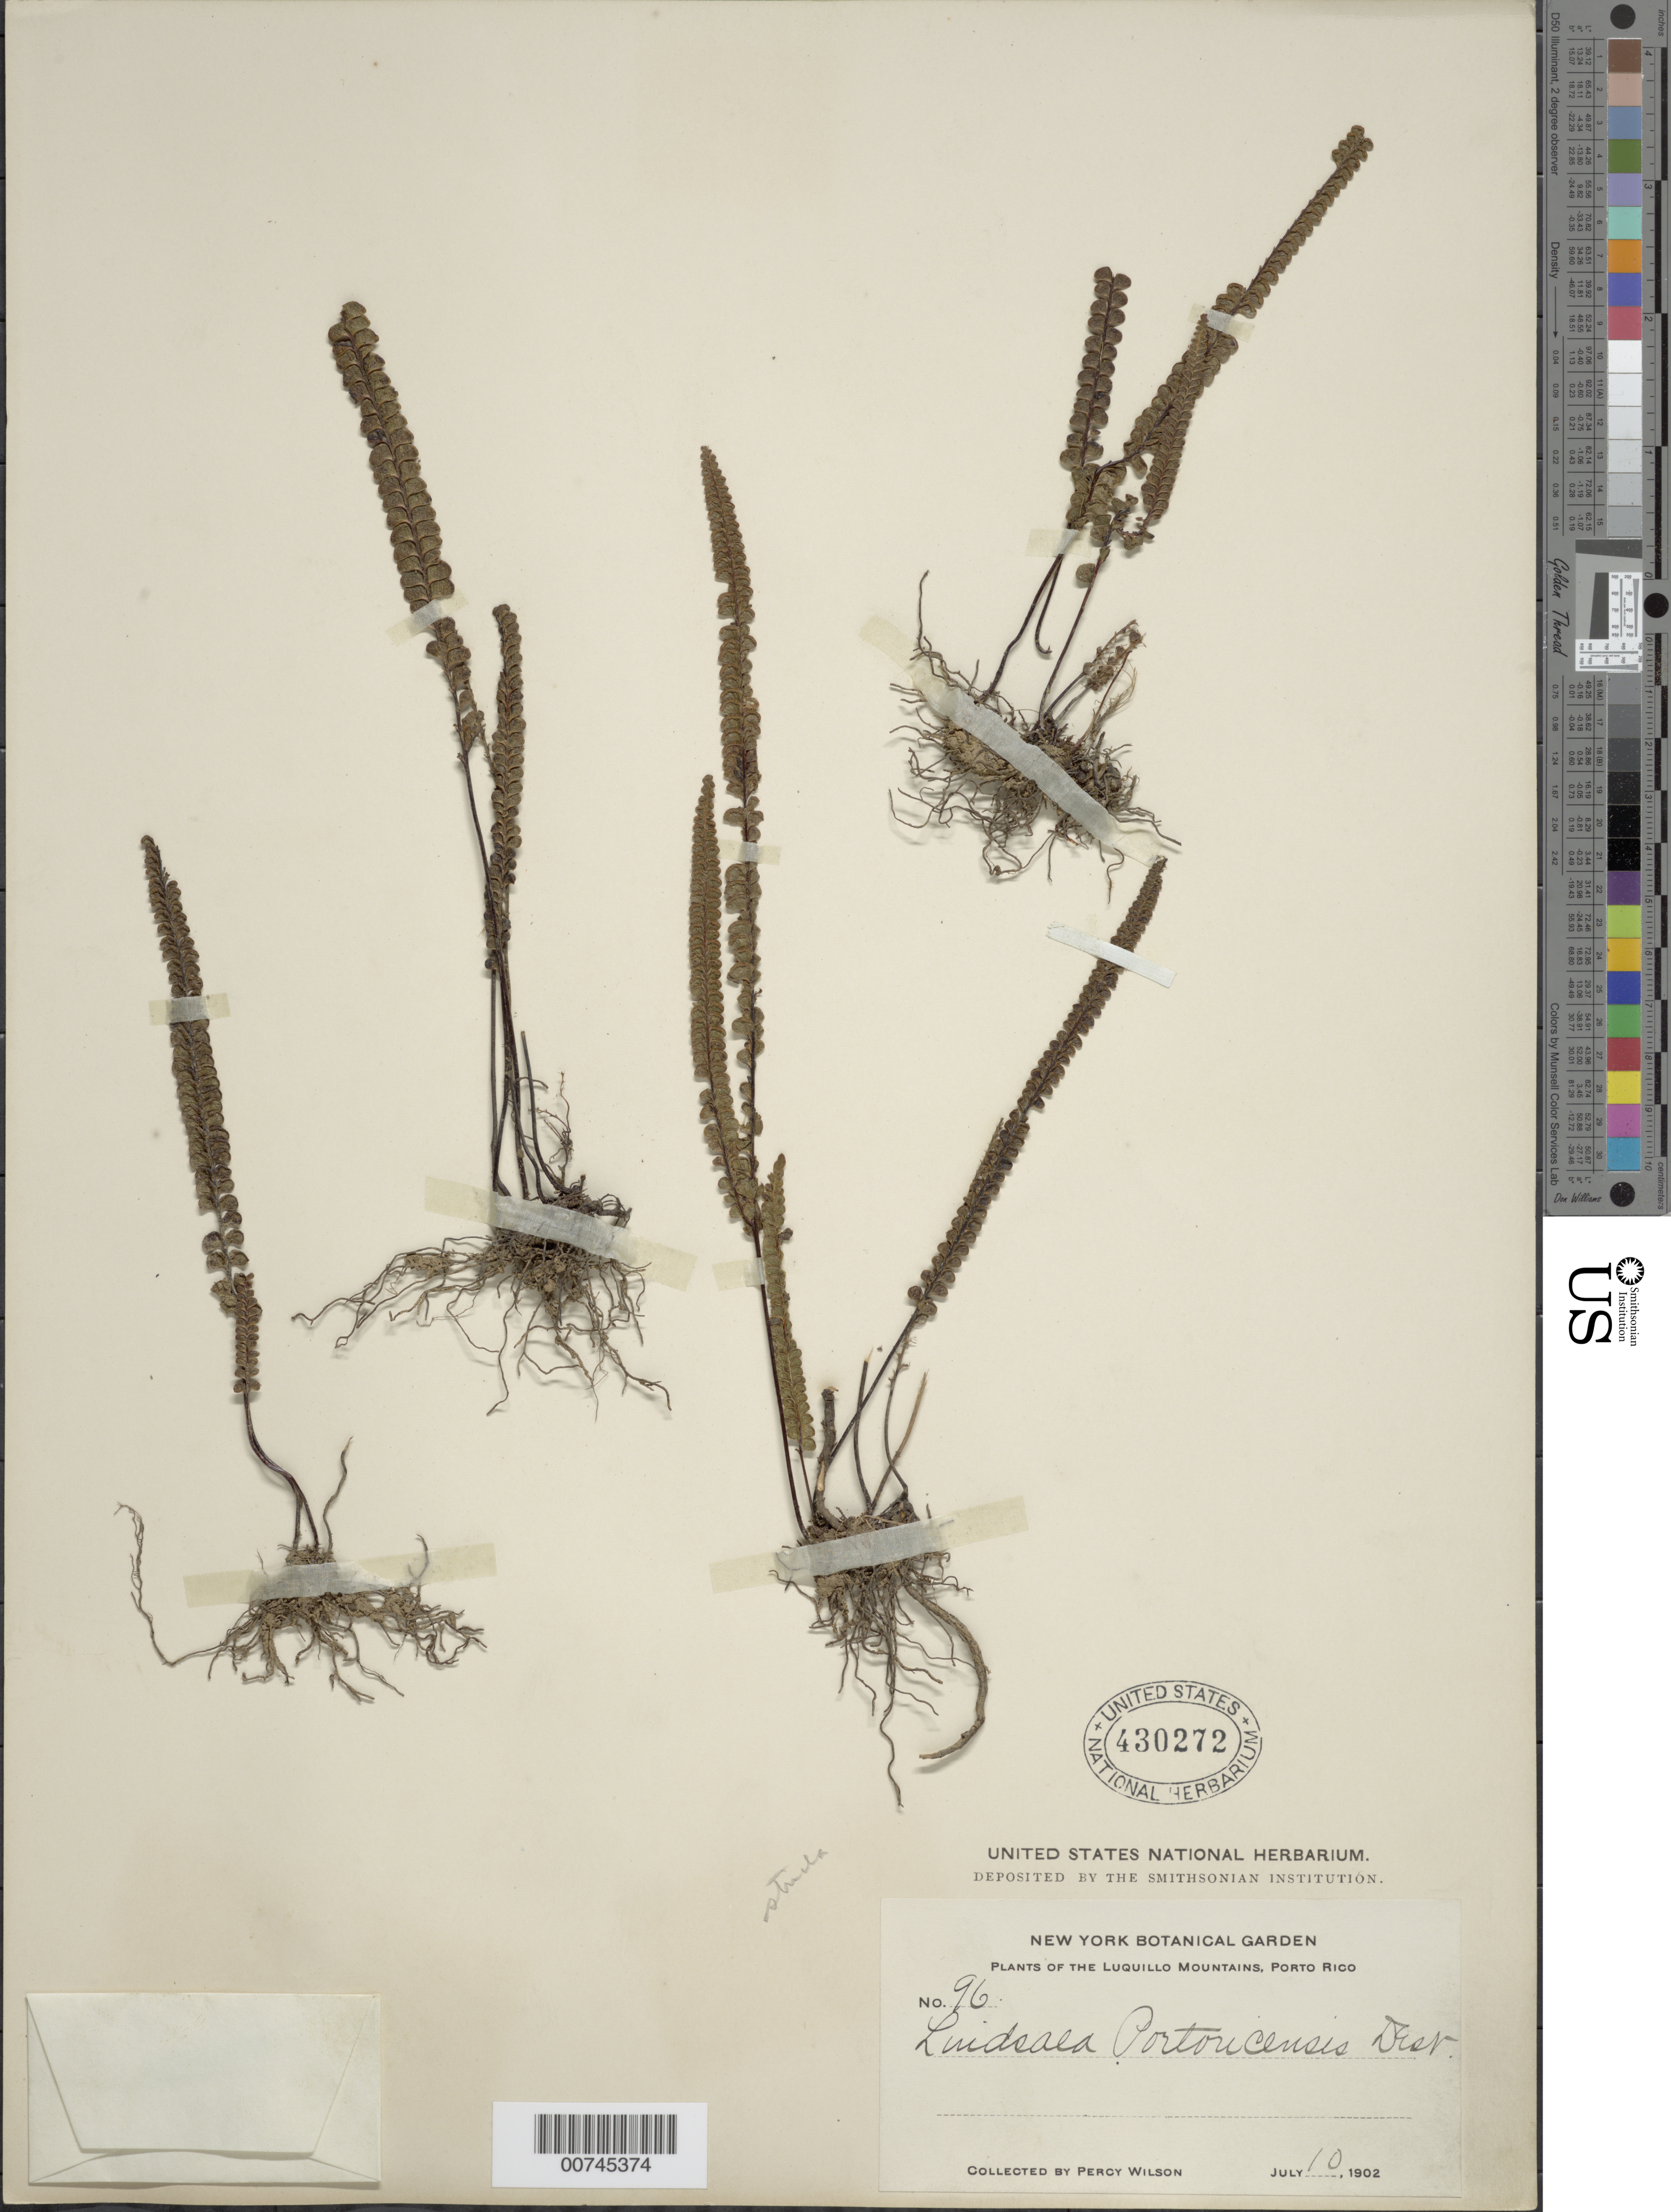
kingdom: Plantae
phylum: Tracheophyta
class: Polypodiopsida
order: Polypodiales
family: Lindsaeaceae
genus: Lindsaea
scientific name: Lindsaea stricta var. stricta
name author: (Sw.) Dryand.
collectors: P. Wilson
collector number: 96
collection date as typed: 10 Jul 1902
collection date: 1902-07-10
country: Puerto Rico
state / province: Luquillo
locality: Luquillo mountains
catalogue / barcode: US 430272